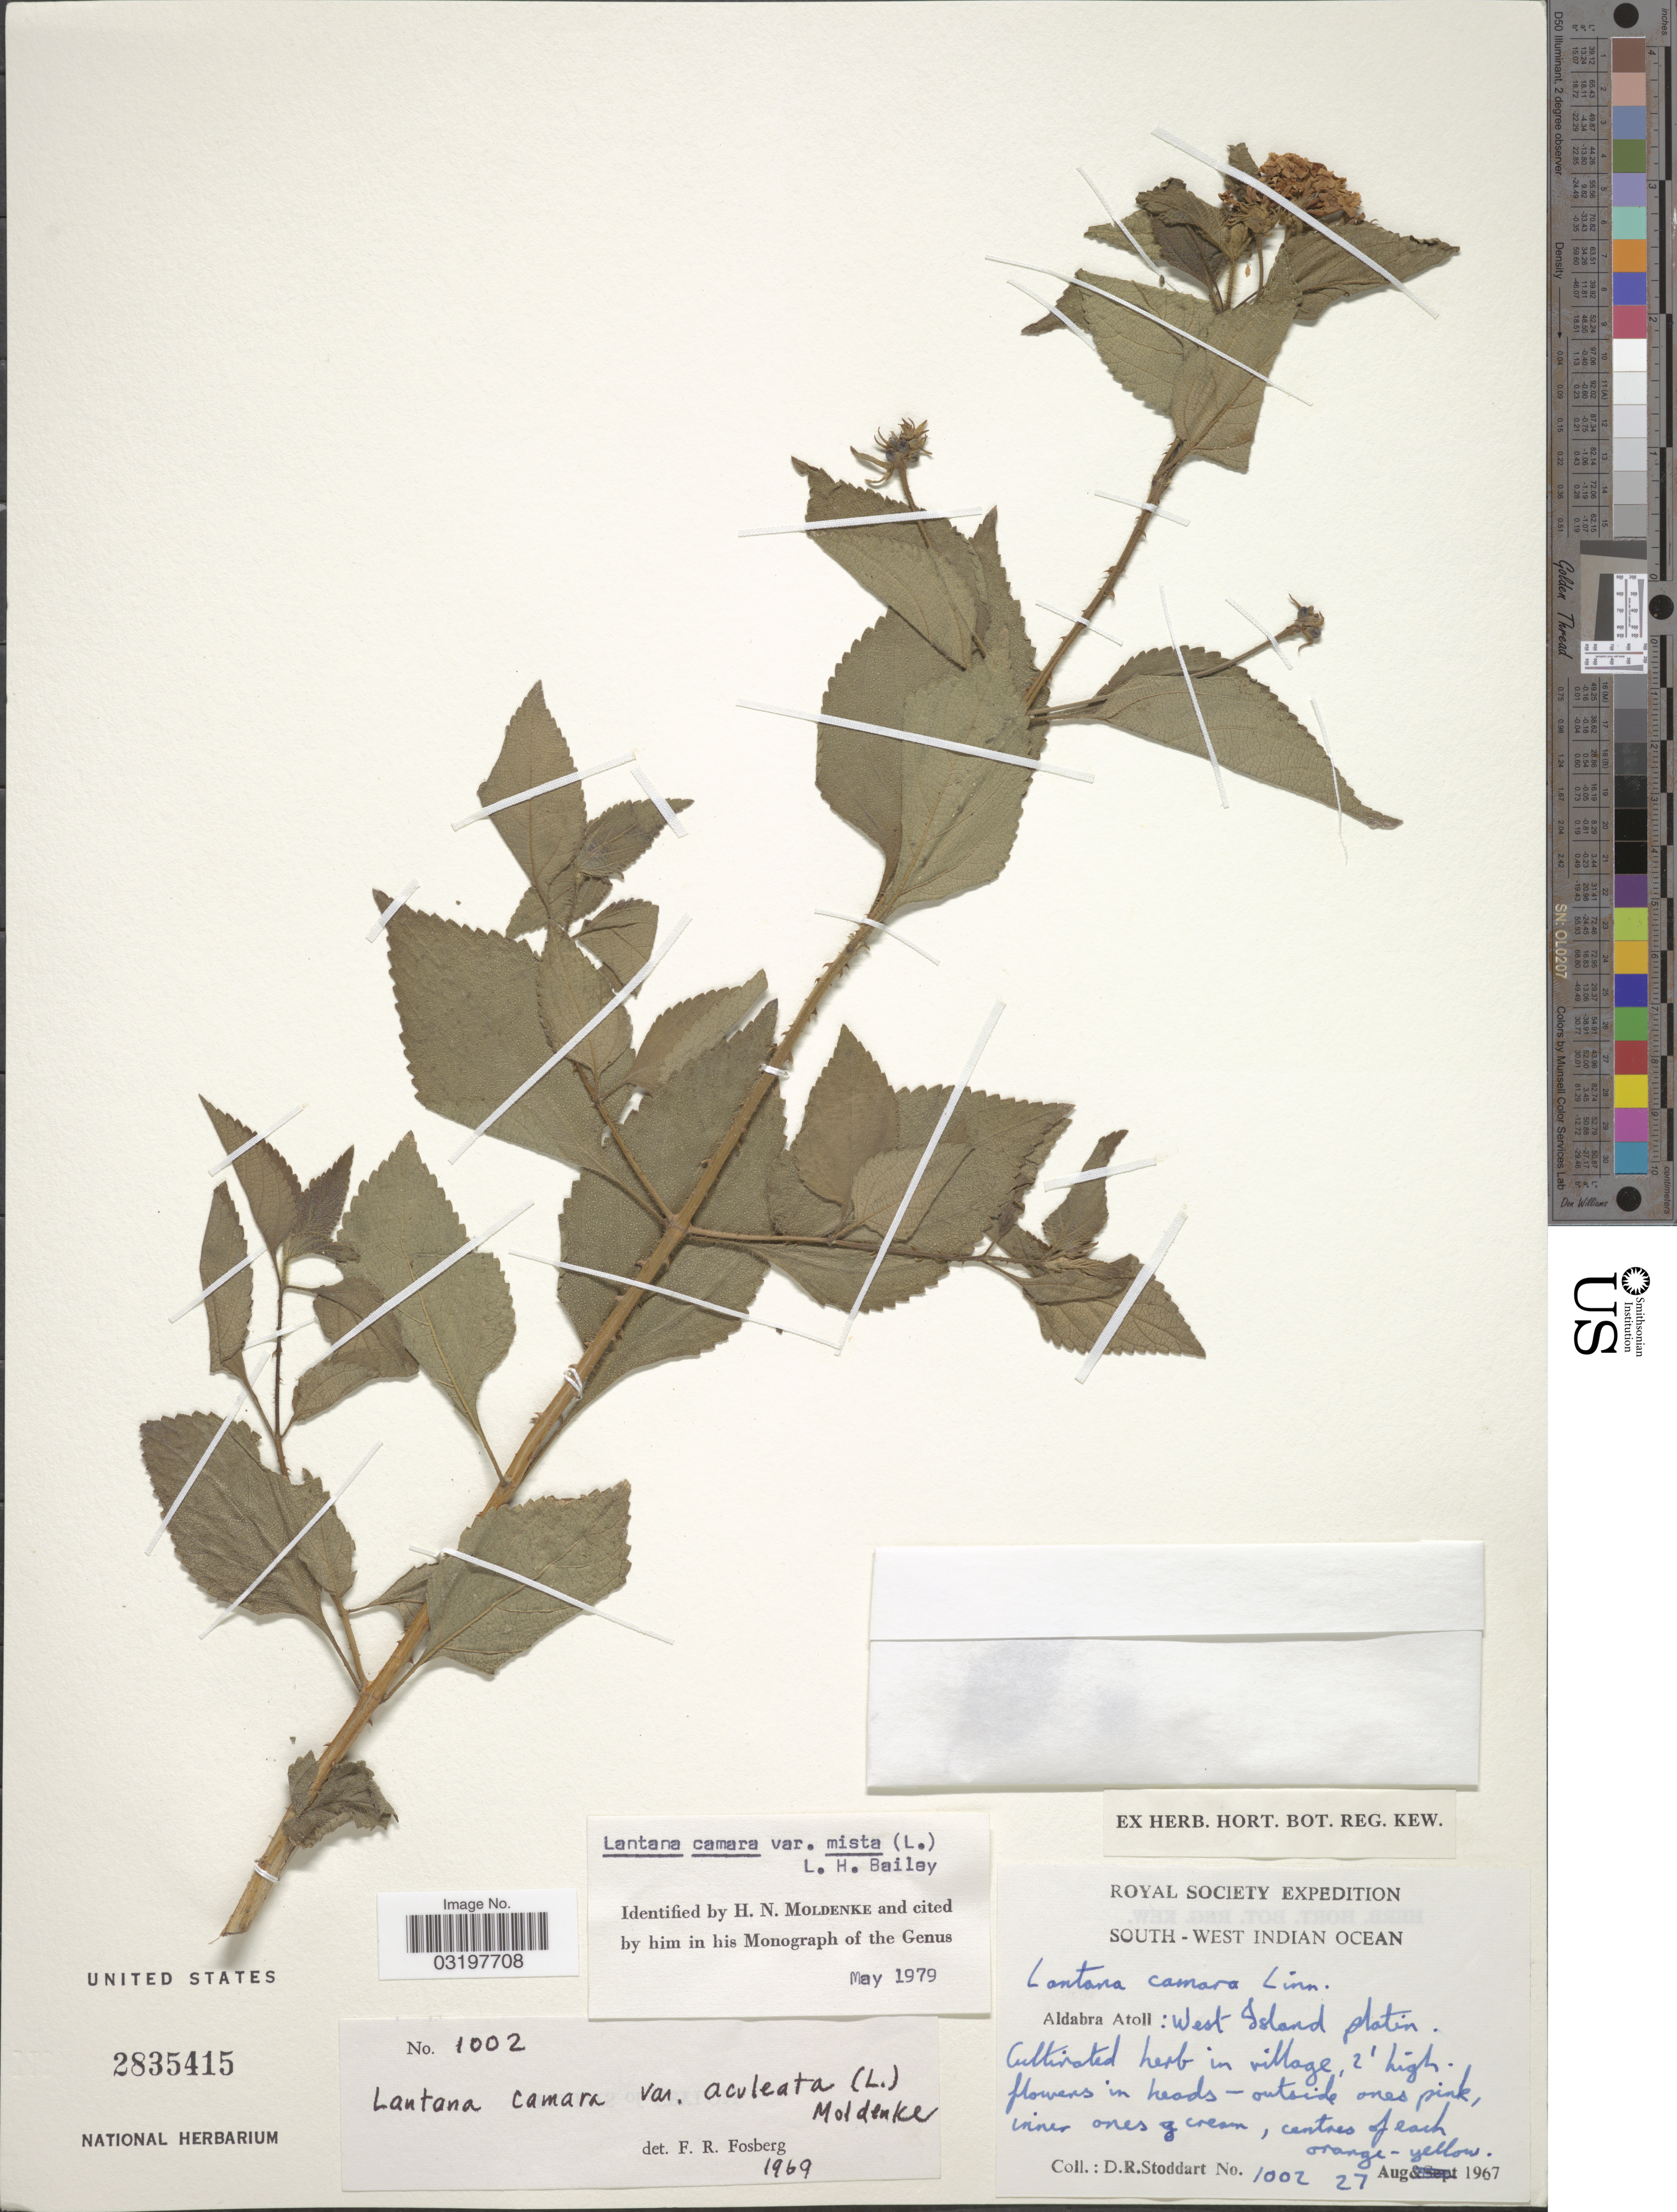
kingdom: Plantae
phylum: Tracheophyta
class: Magnoliopsida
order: Lamiales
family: Verbenaceae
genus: Lantana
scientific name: Lantana camara var. mista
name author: (L.) L.H. Bailey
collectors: D. R. Stoddart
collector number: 1002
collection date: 1967-08-27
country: Seychelles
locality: South-West Indian Ocean, Aldabra Atoll: West Island platin [interpreted].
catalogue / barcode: US 2835415